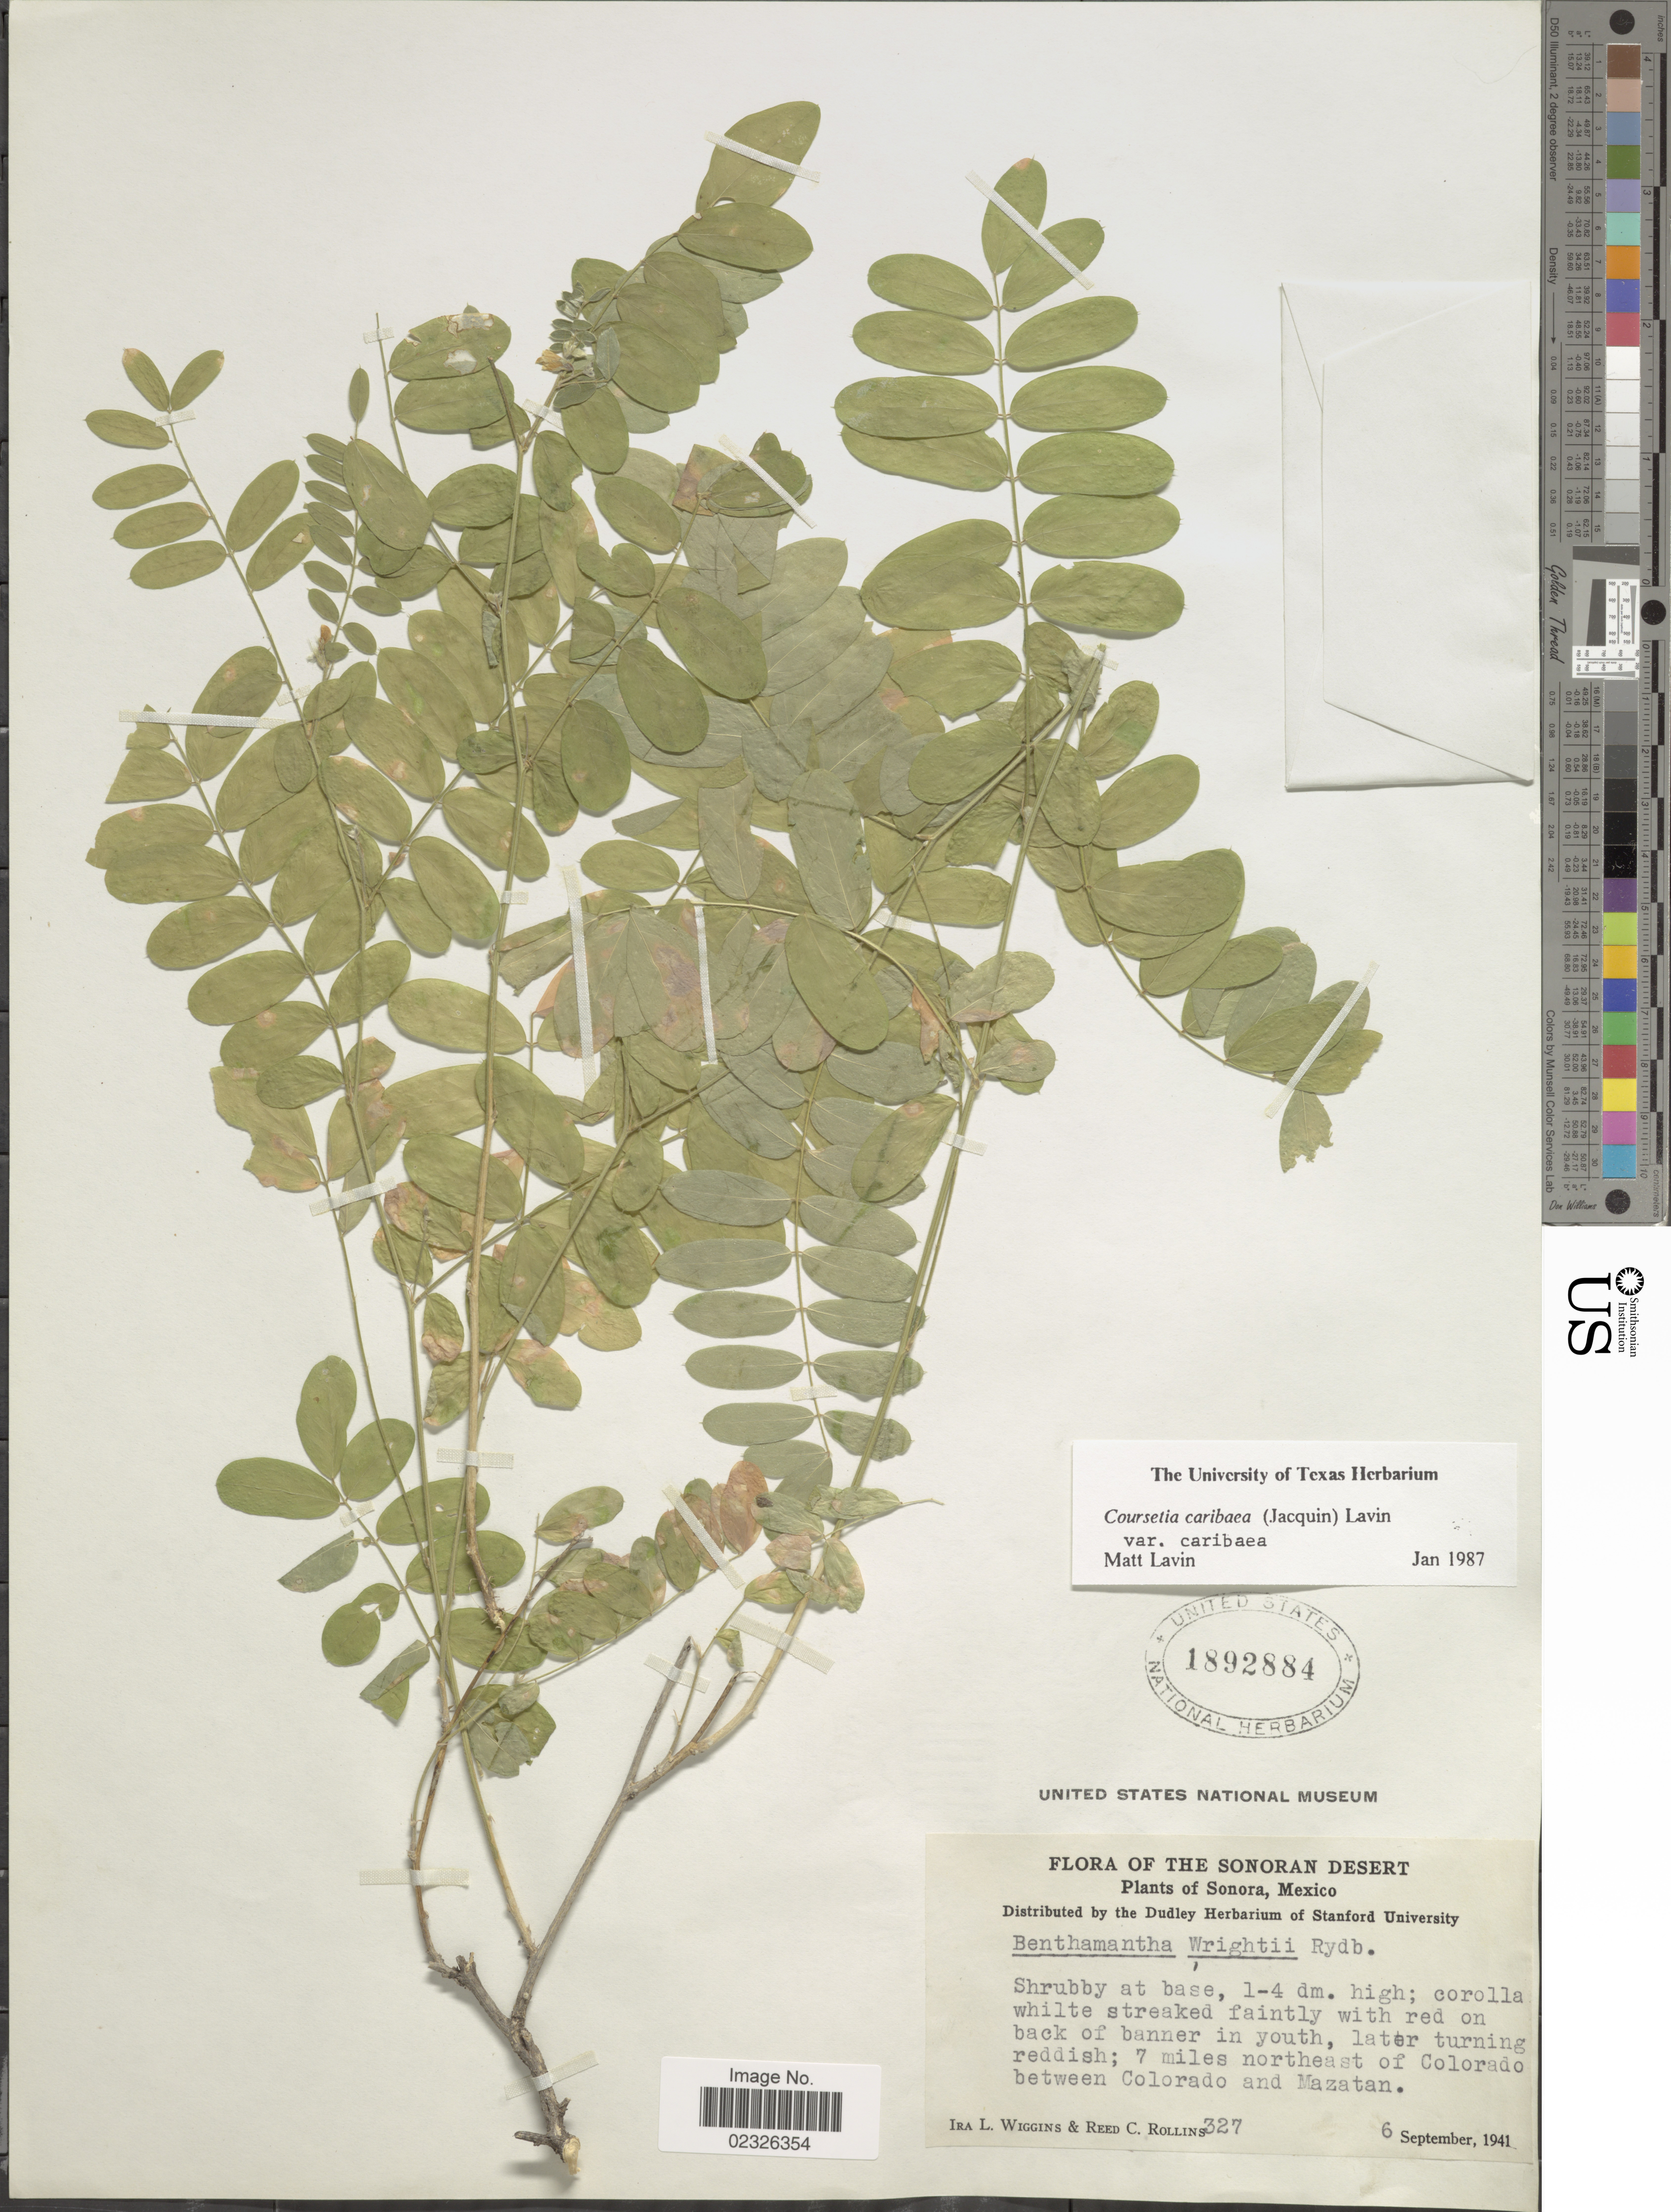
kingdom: Plantae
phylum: Tracheophyta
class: Magnoliopsida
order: Fabales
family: Fabaceae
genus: Coursetia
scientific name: Coursetia caribaea var. caribaea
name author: (Jacq.) Lavin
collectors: I. L. Wiggins & R. C. Rollins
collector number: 327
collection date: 1941-09-06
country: Mexico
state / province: Sonora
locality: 7 miles northeast of Colorado between Colorado and Mazatan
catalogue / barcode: US 1892884